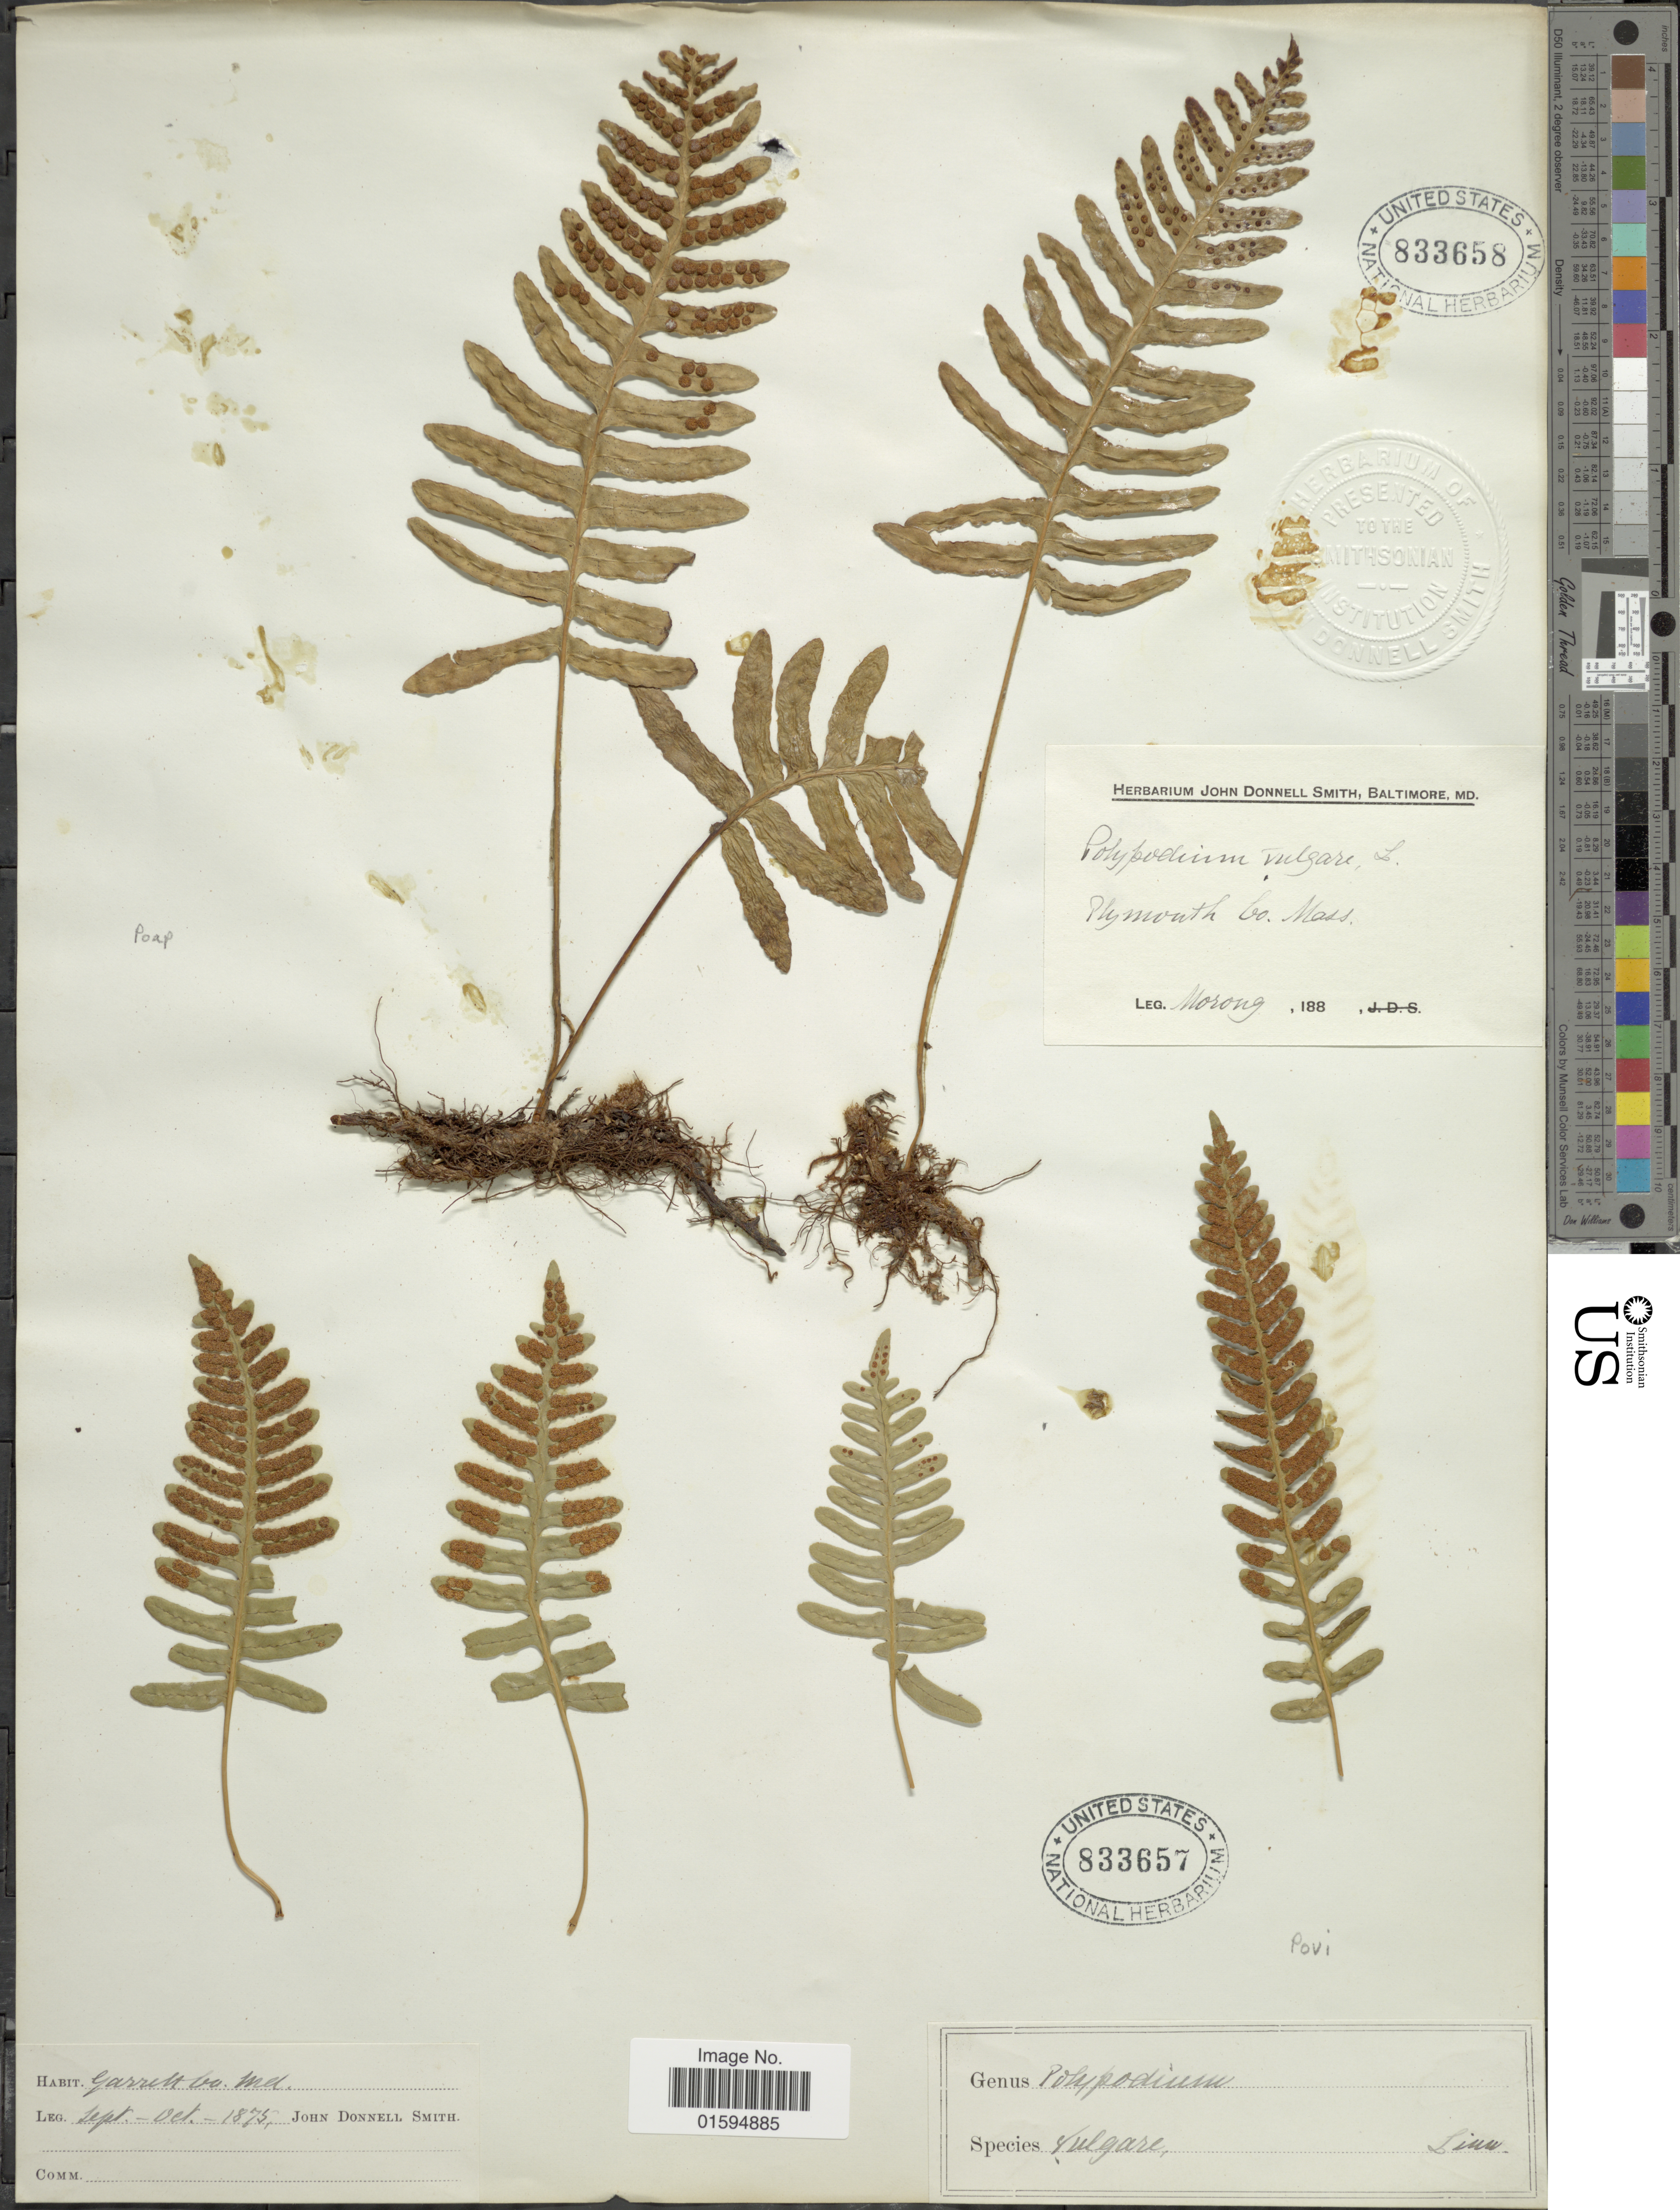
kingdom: Plantae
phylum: Tracheophyta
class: Polypodiopsida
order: Polypodiales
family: Polypodiaceae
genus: Polypodium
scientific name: Polypodium virginianum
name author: L.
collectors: J. Donnell Smith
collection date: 1875-09/1875-10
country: United States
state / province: Maryland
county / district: Garrett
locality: Garrett Co.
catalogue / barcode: US 833657